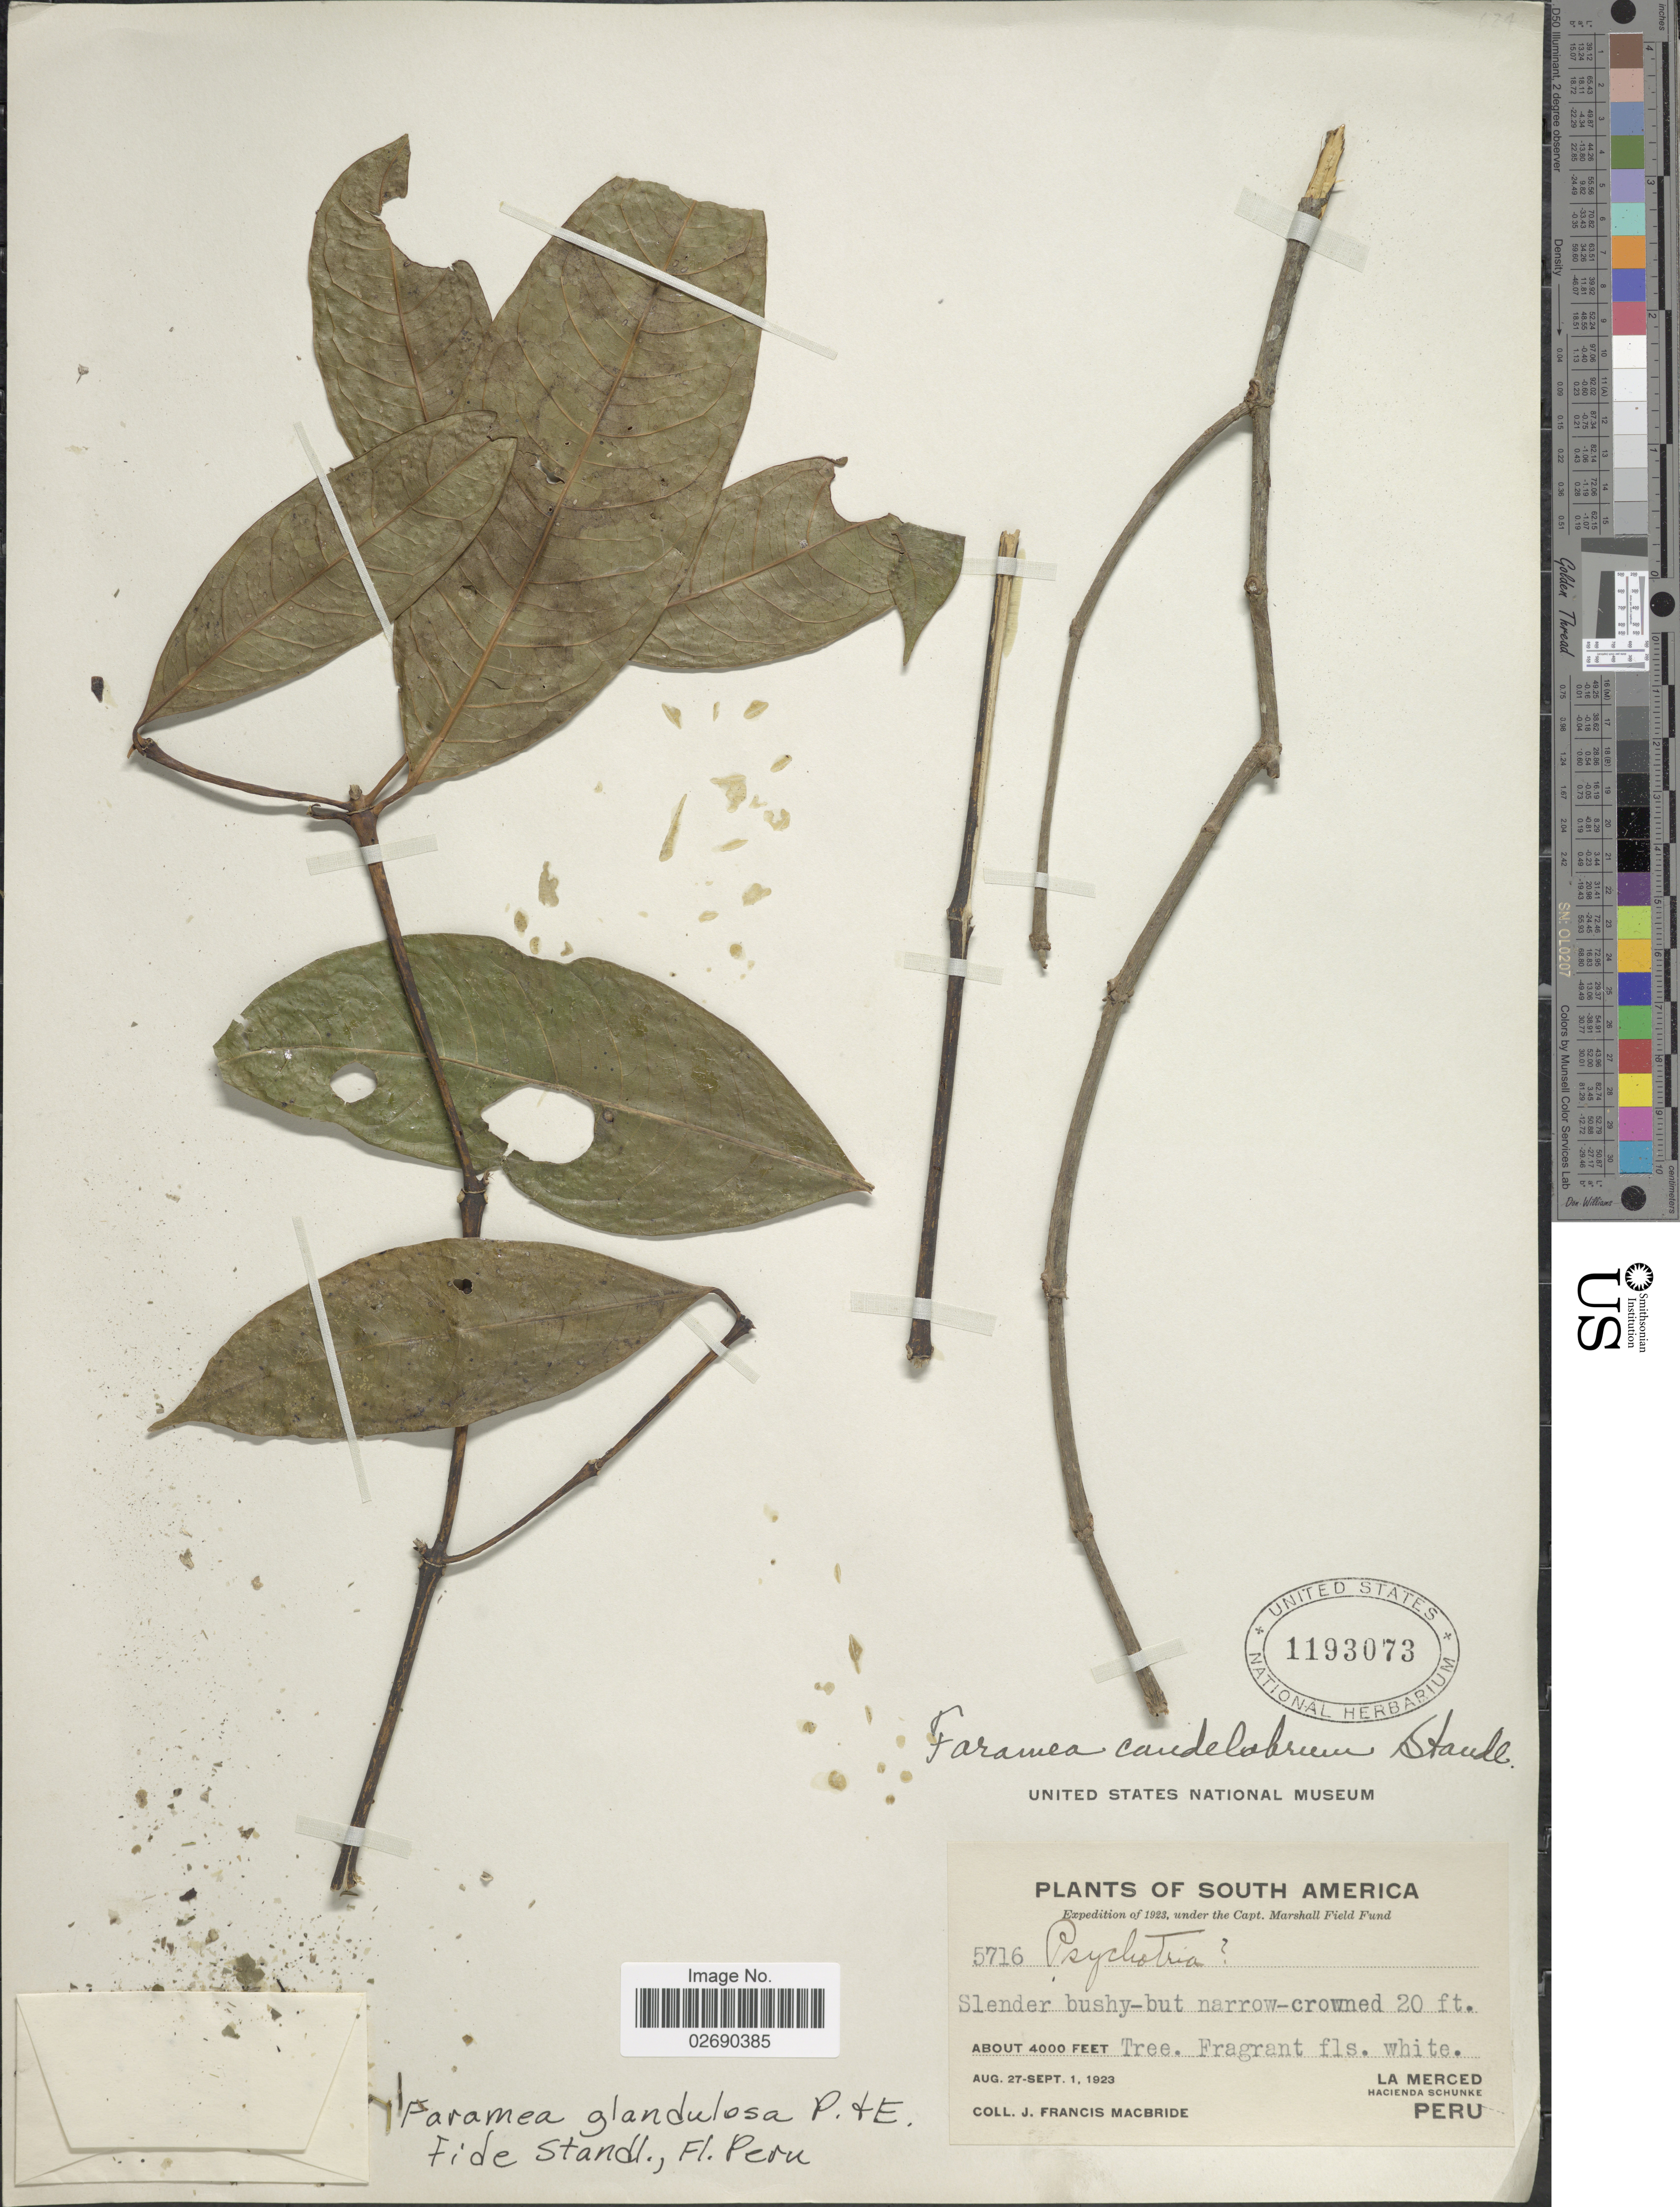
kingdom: Plantae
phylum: Tracheophyta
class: Magnoliopsida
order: Gentianales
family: Rubiaceae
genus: Faramea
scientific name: Faramea glandulosa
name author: Poepp.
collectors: J. F. Macbride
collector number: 5716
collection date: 1923-08-27/1923-09-01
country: Peru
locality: La Merced Hacienda Schunke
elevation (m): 1219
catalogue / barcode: US 1193073